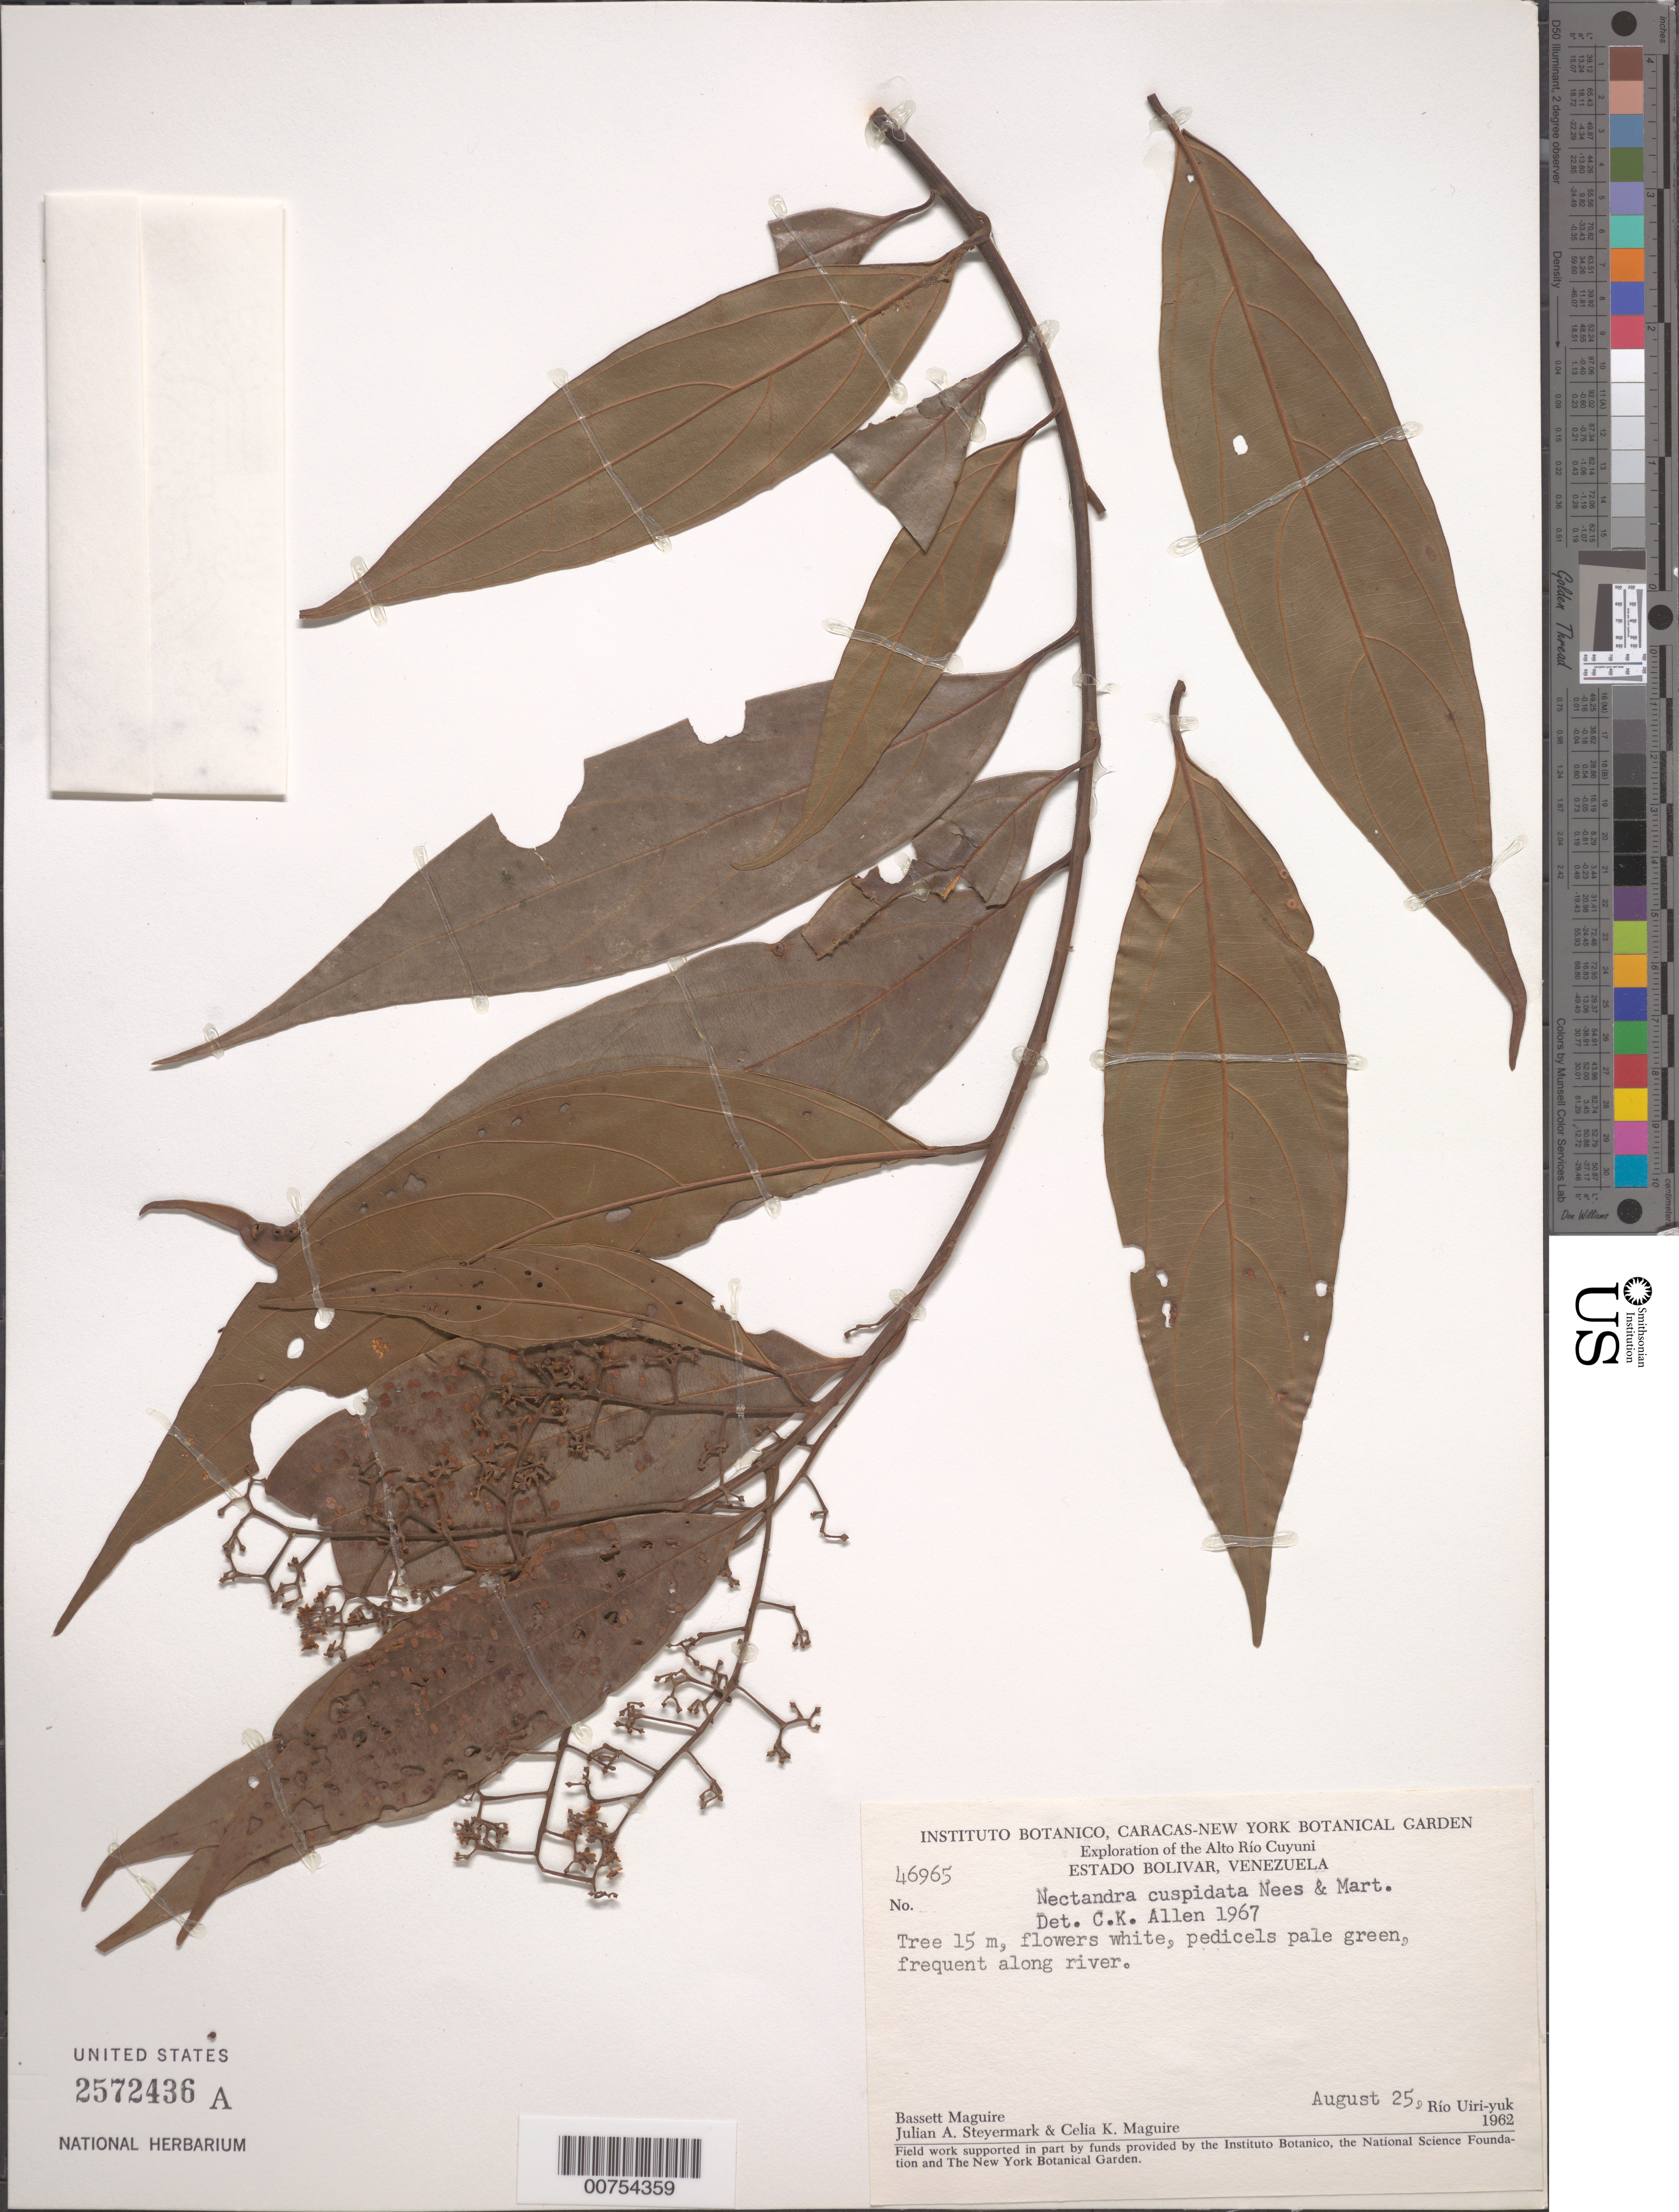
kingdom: Plantae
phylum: Tracheophyta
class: Magnoliopsida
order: Laurales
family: Lauraceae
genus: Nectandra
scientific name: Nectandra cuspidata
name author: Nees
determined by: Allen, C. K.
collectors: B. Maguire, J. Steyermark & C. K. Maguire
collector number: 46965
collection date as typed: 25-Aug-62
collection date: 1962-08-25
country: Venezuela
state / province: Bolívar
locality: Alto Río Cuyuni, Río Uiri-yuk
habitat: Along river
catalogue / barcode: US 2572436A